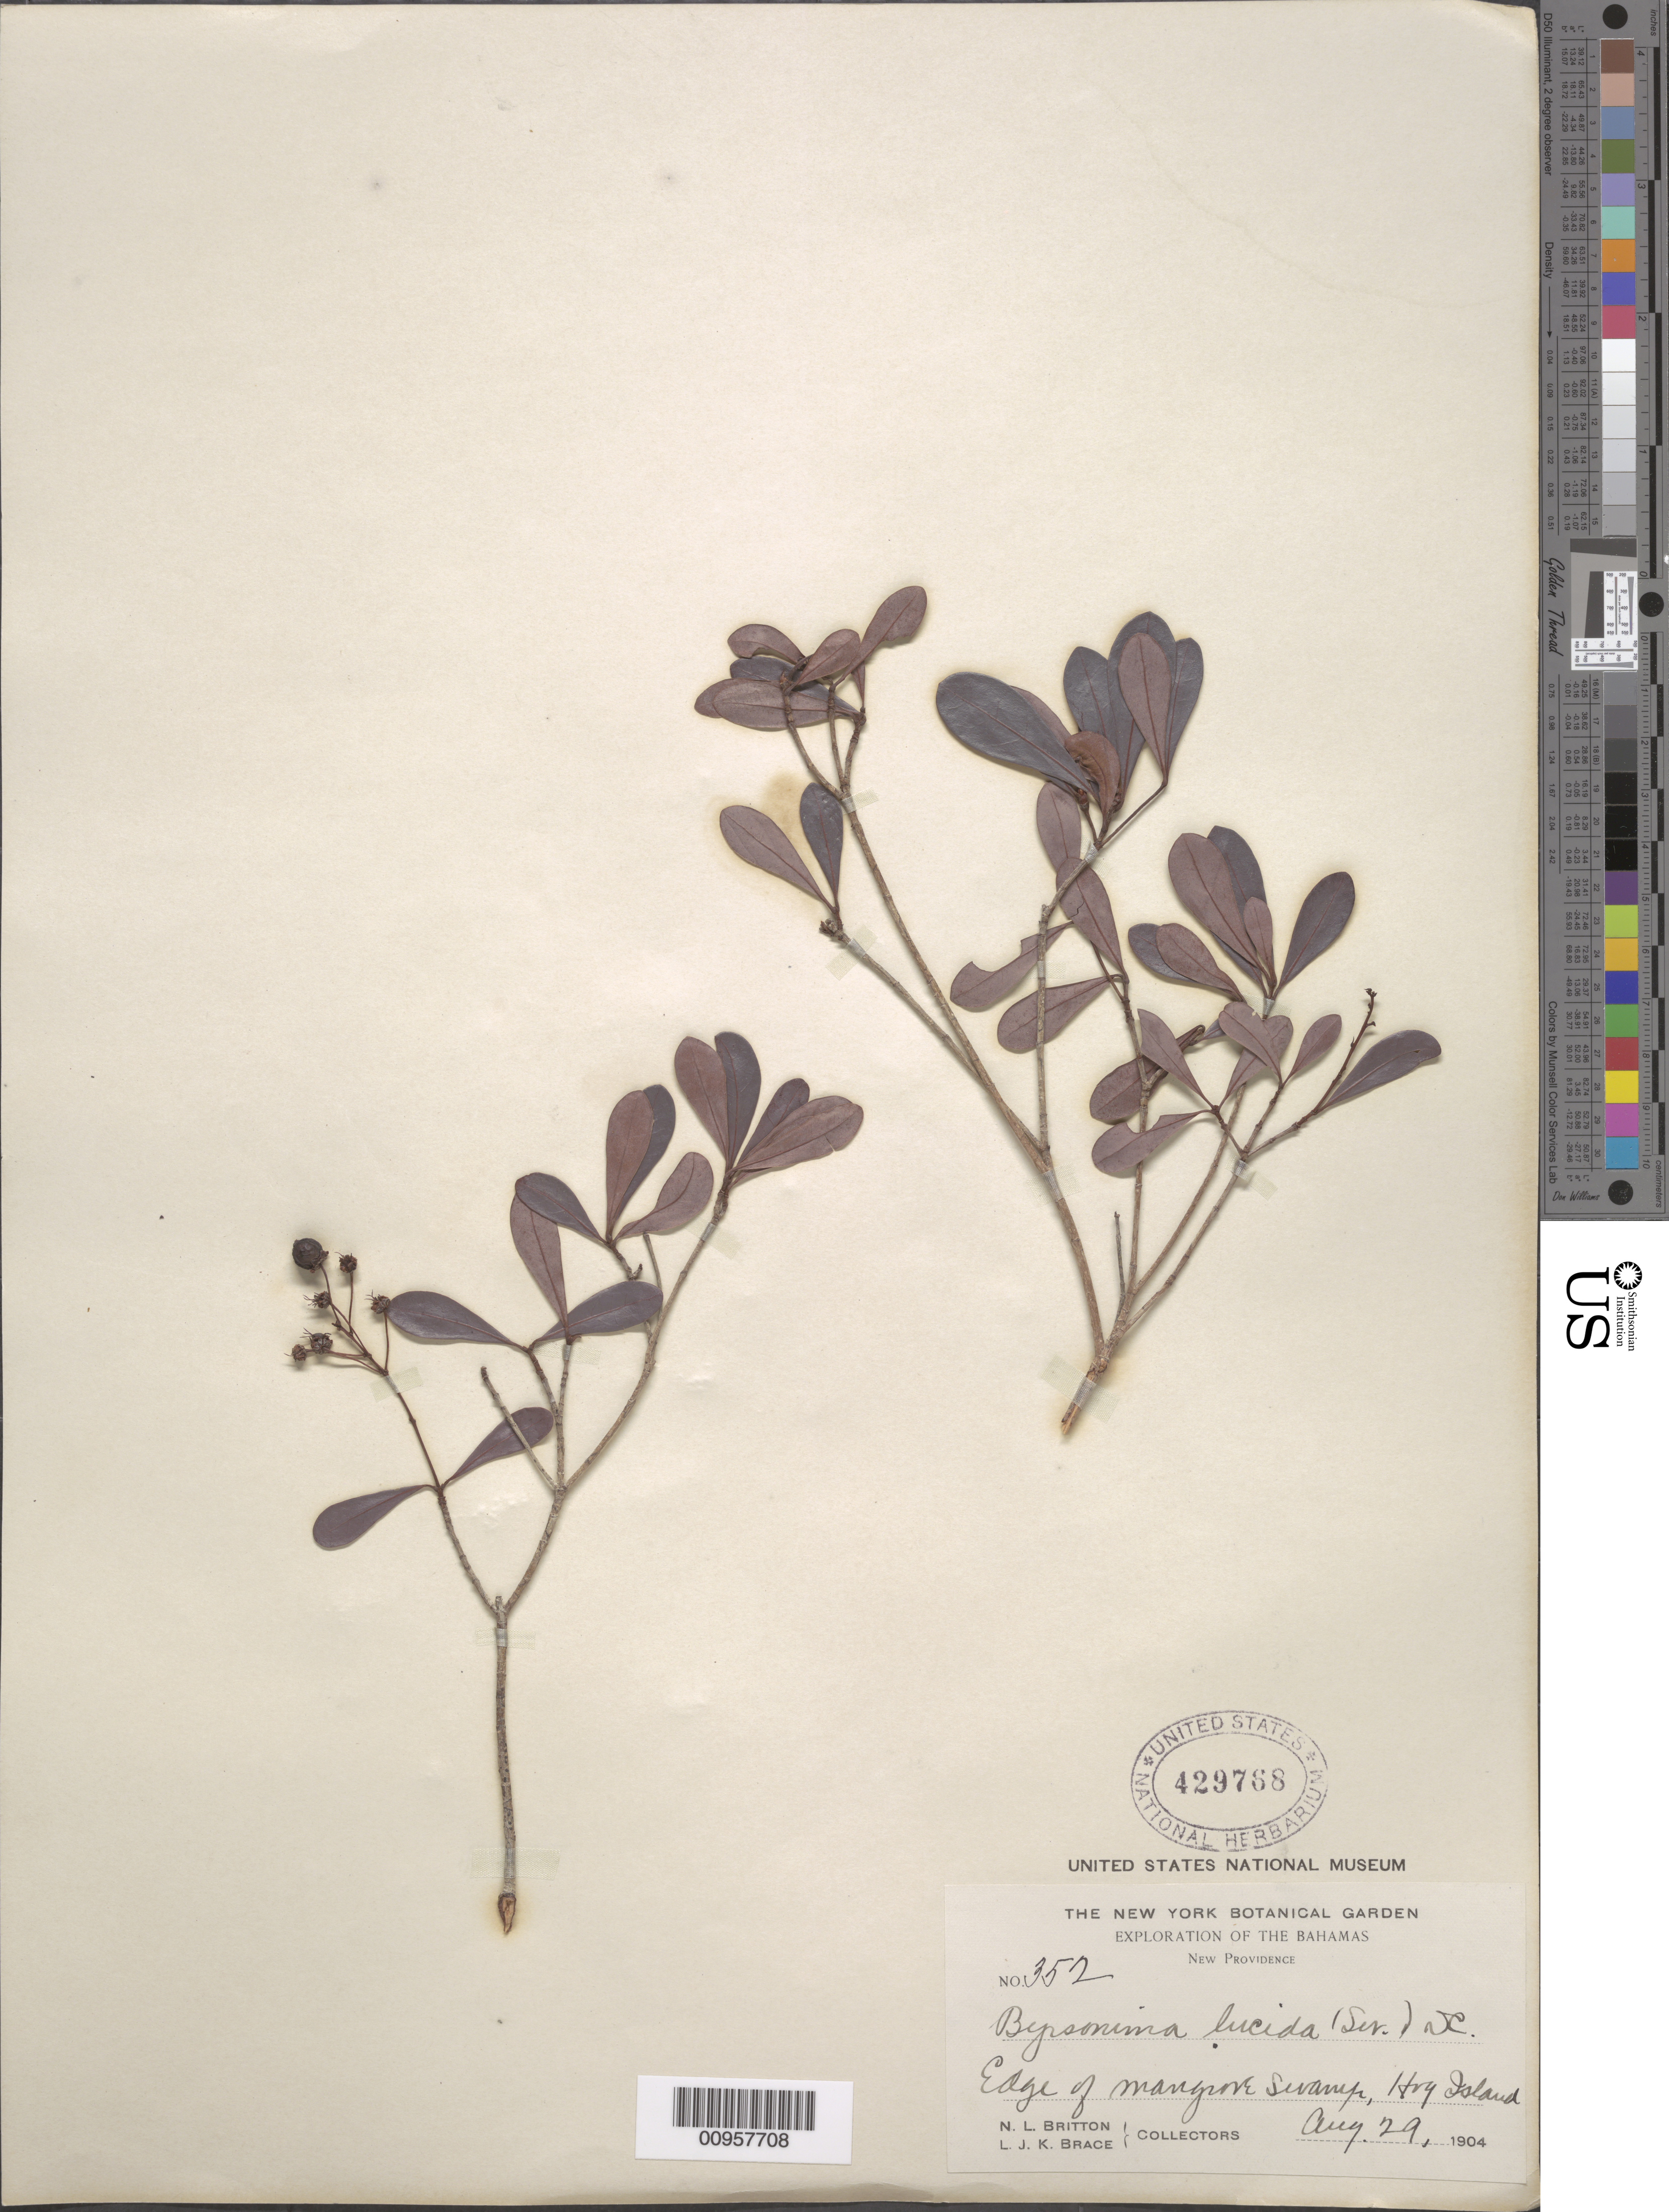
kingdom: Plantae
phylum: Tracheophyta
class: Magnoliopsida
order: Malpighiales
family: Malpighiaceae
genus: Byrsonima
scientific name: Byrsonima lucida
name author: (Mill.) DC.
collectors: N. Britton & L. J. K. Brace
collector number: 352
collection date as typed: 29 Aug 1904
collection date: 1904-08-29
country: Bahamas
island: Hog Island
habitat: Edge of mangrove swamp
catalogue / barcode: US 429768